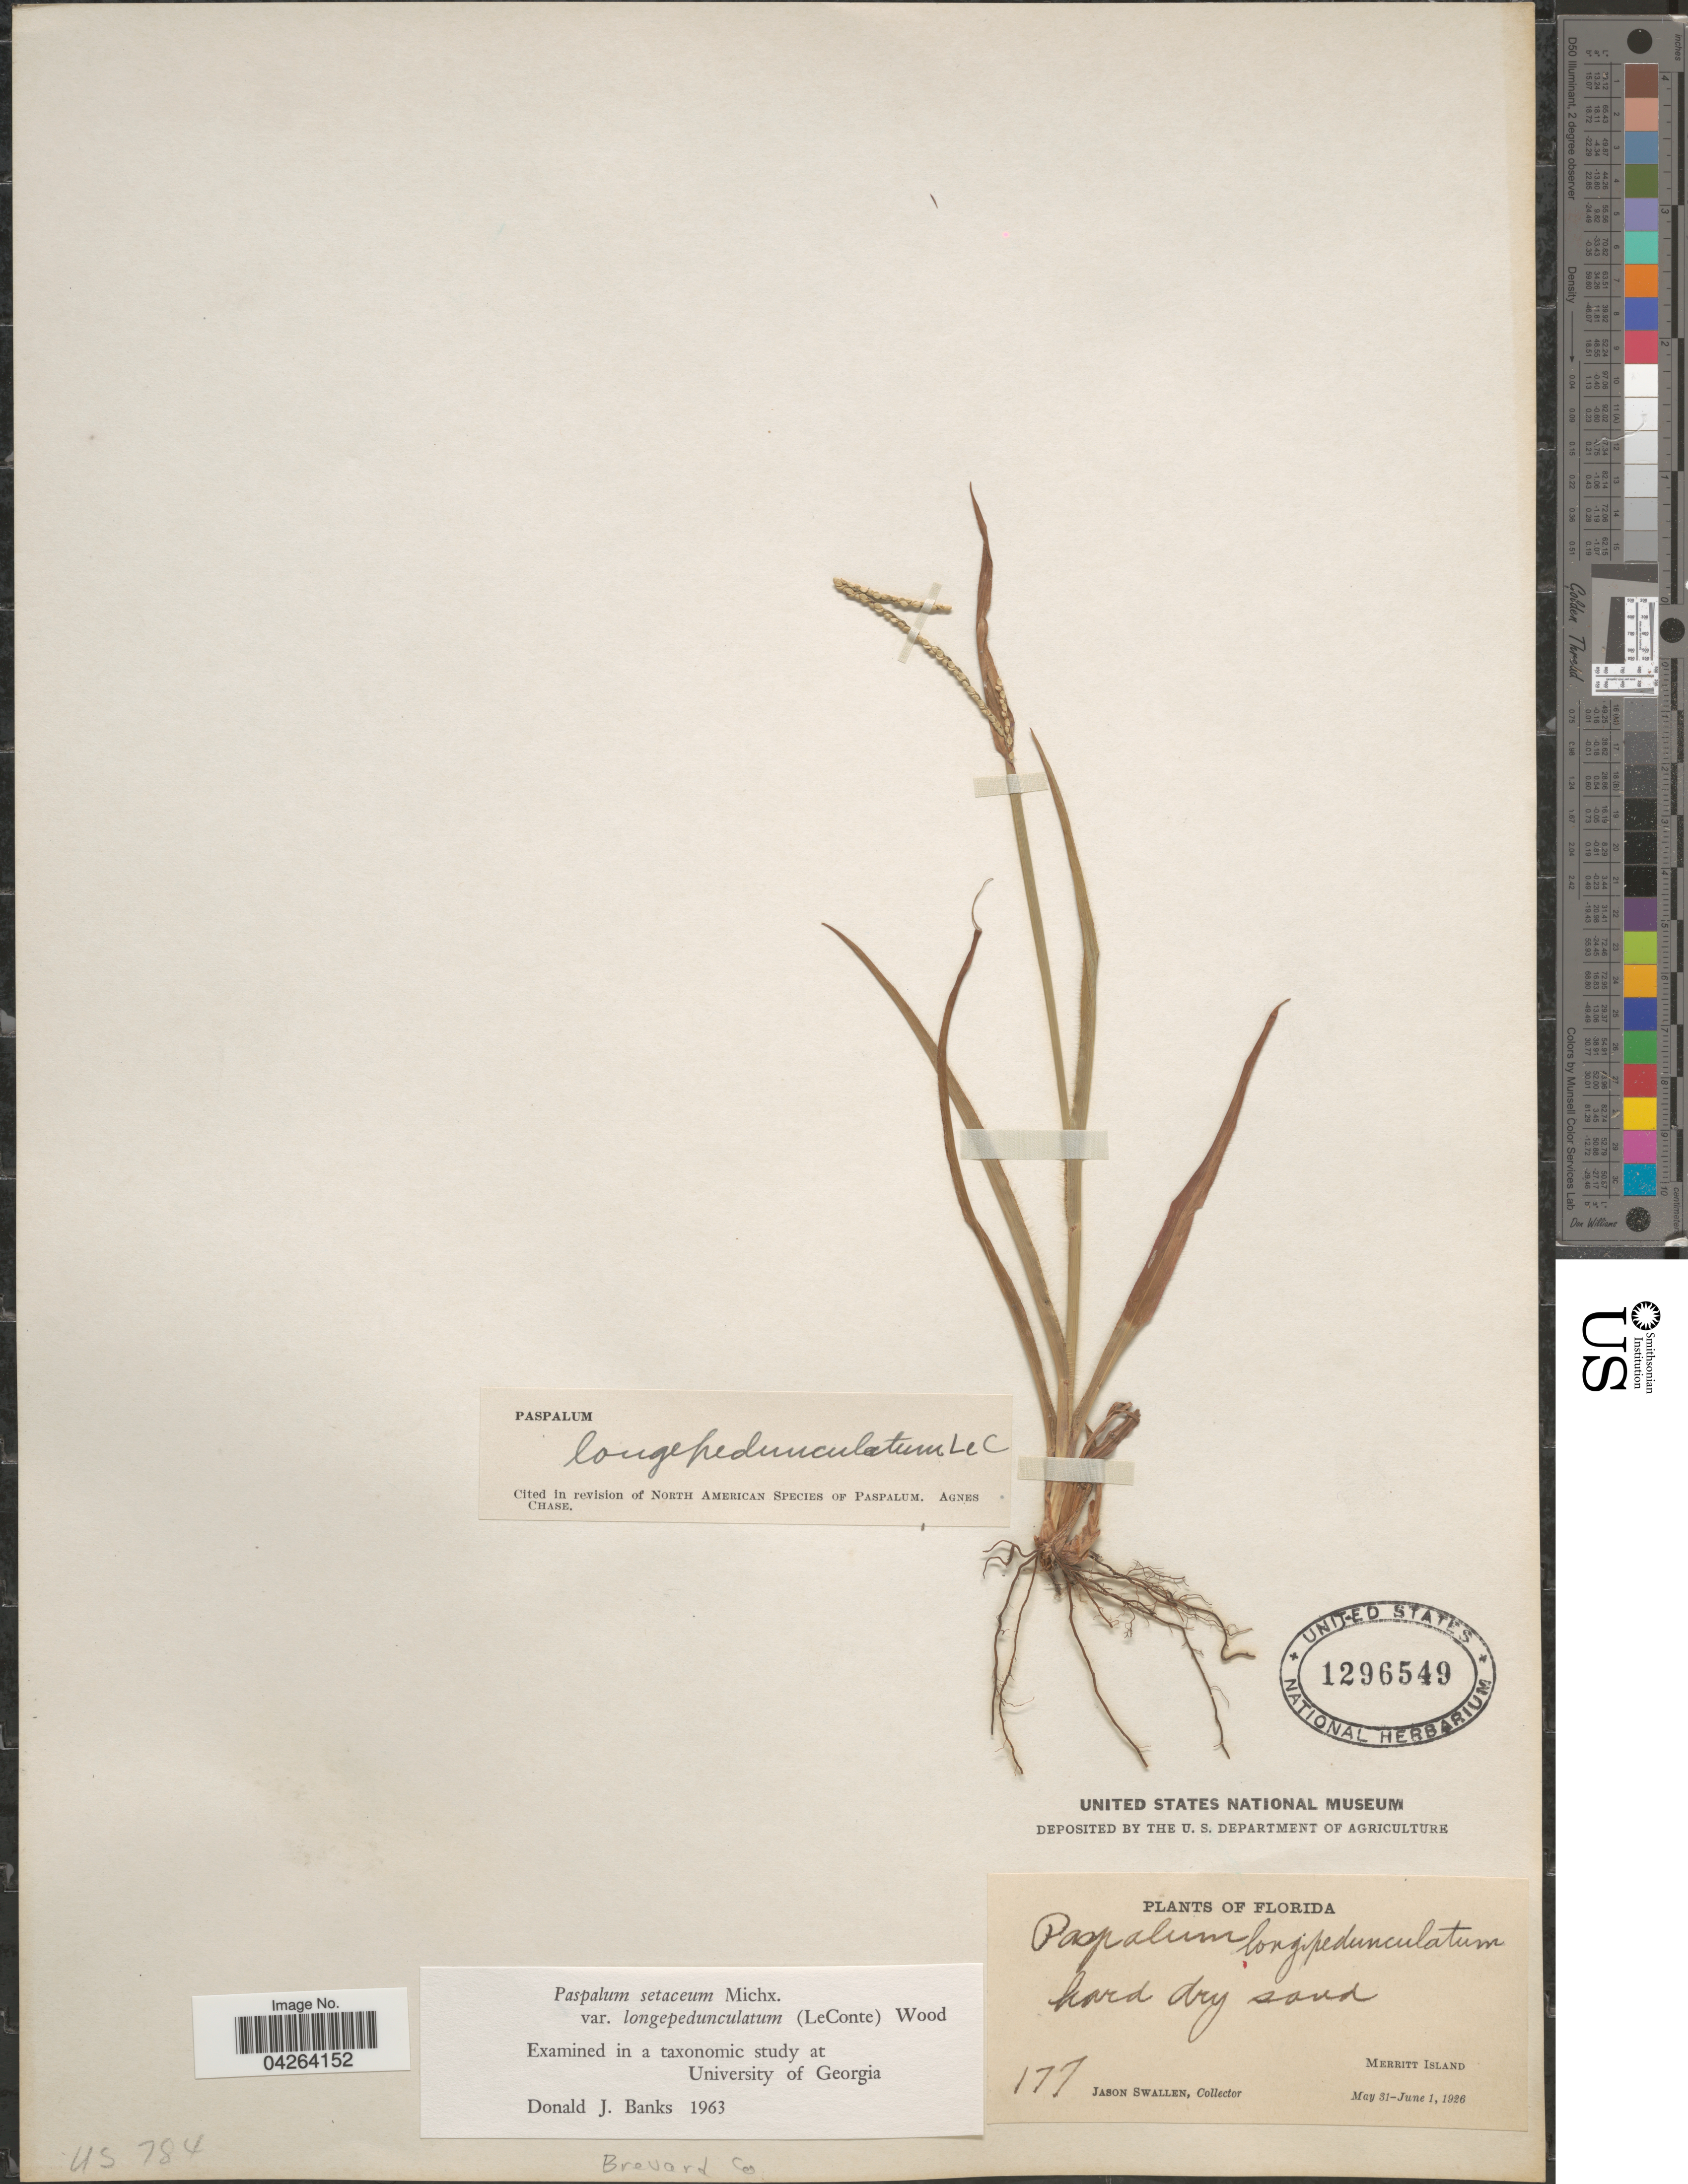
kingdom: Plantae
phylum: Tracheophyta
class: Liliopsida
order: Poales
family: Poaceae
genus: Paspalum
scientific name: Paspalum setaceum var. longipedunculatum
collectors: J. R. Swallen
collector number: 177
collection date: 1926-05-31/1926-06-01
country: United States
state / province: Florida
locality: Hard dry sand. Merritt Island. Brevard Co.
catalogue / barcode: US 1296549